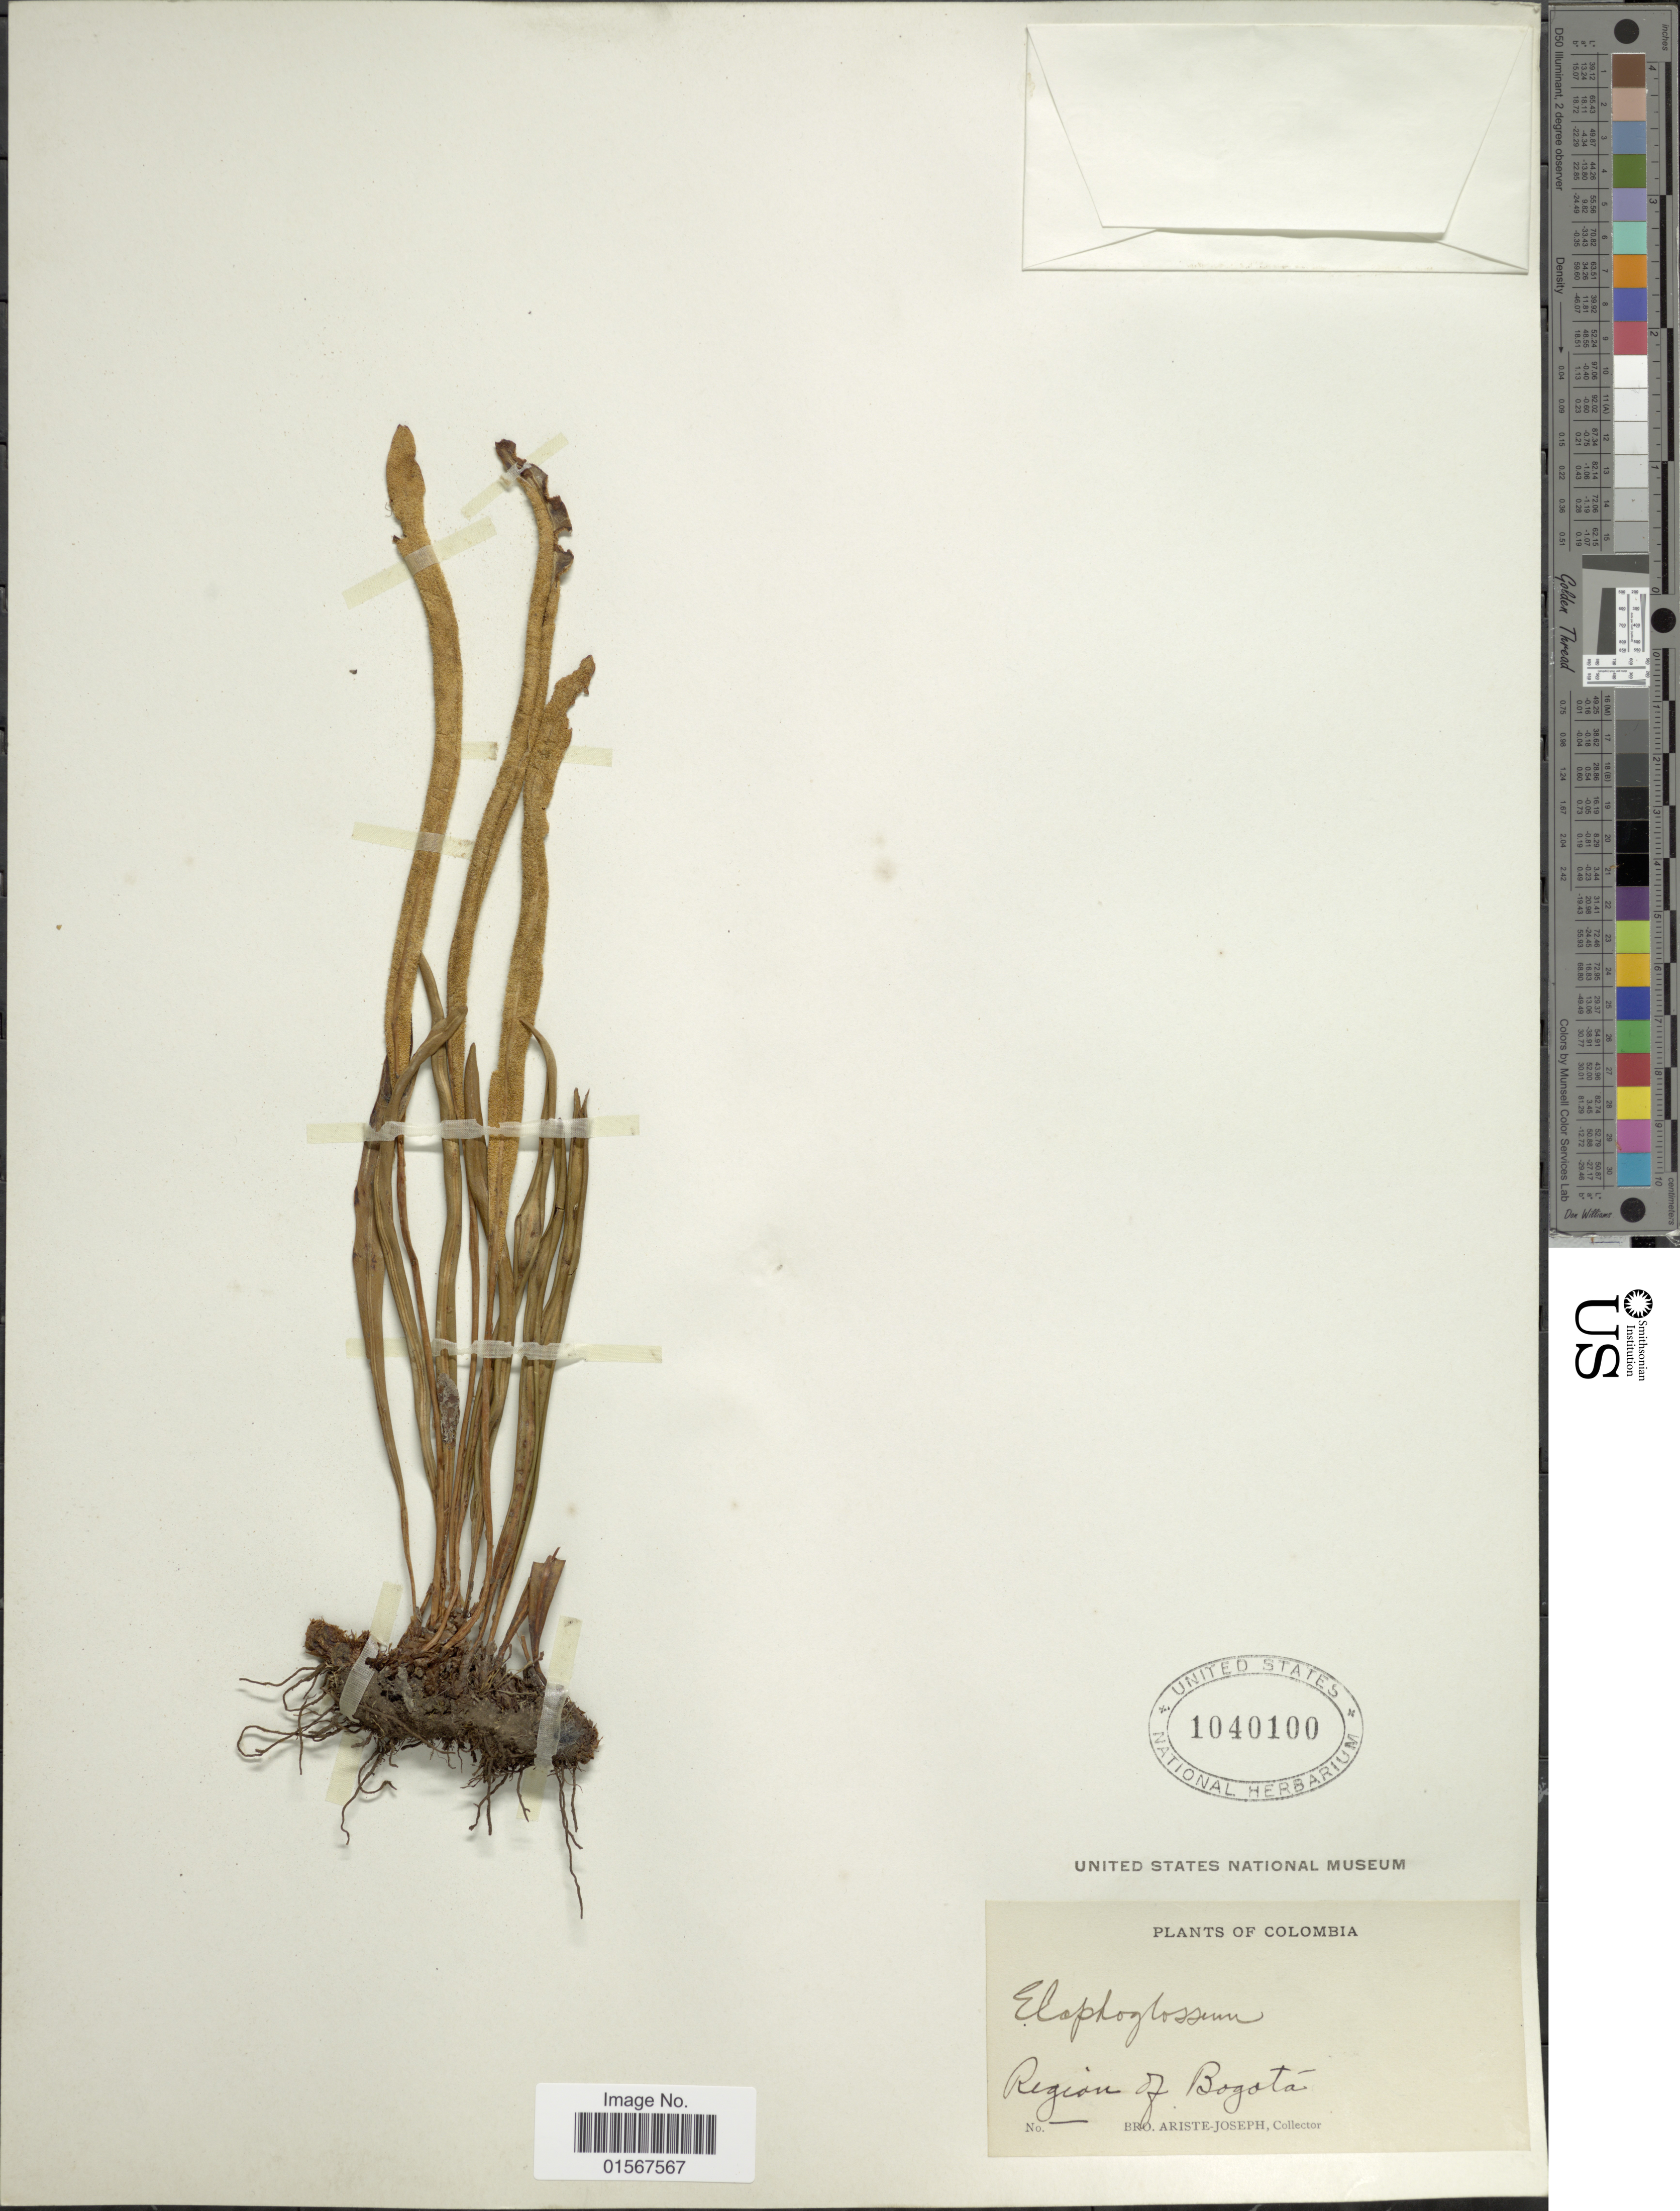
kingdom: Plantae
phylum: Tracheophyta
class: Polypodiopsida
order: Polypodiales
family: Dryopteridaceae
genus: Elaphoglossum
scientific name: Elaphoglossum revolvens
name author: (Fée) C. Chr.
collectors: Bro. Ariste-Joseph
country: Colombia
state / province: Bogota D.C.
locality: Colombia, region of Bogota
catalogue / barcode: US 1040100